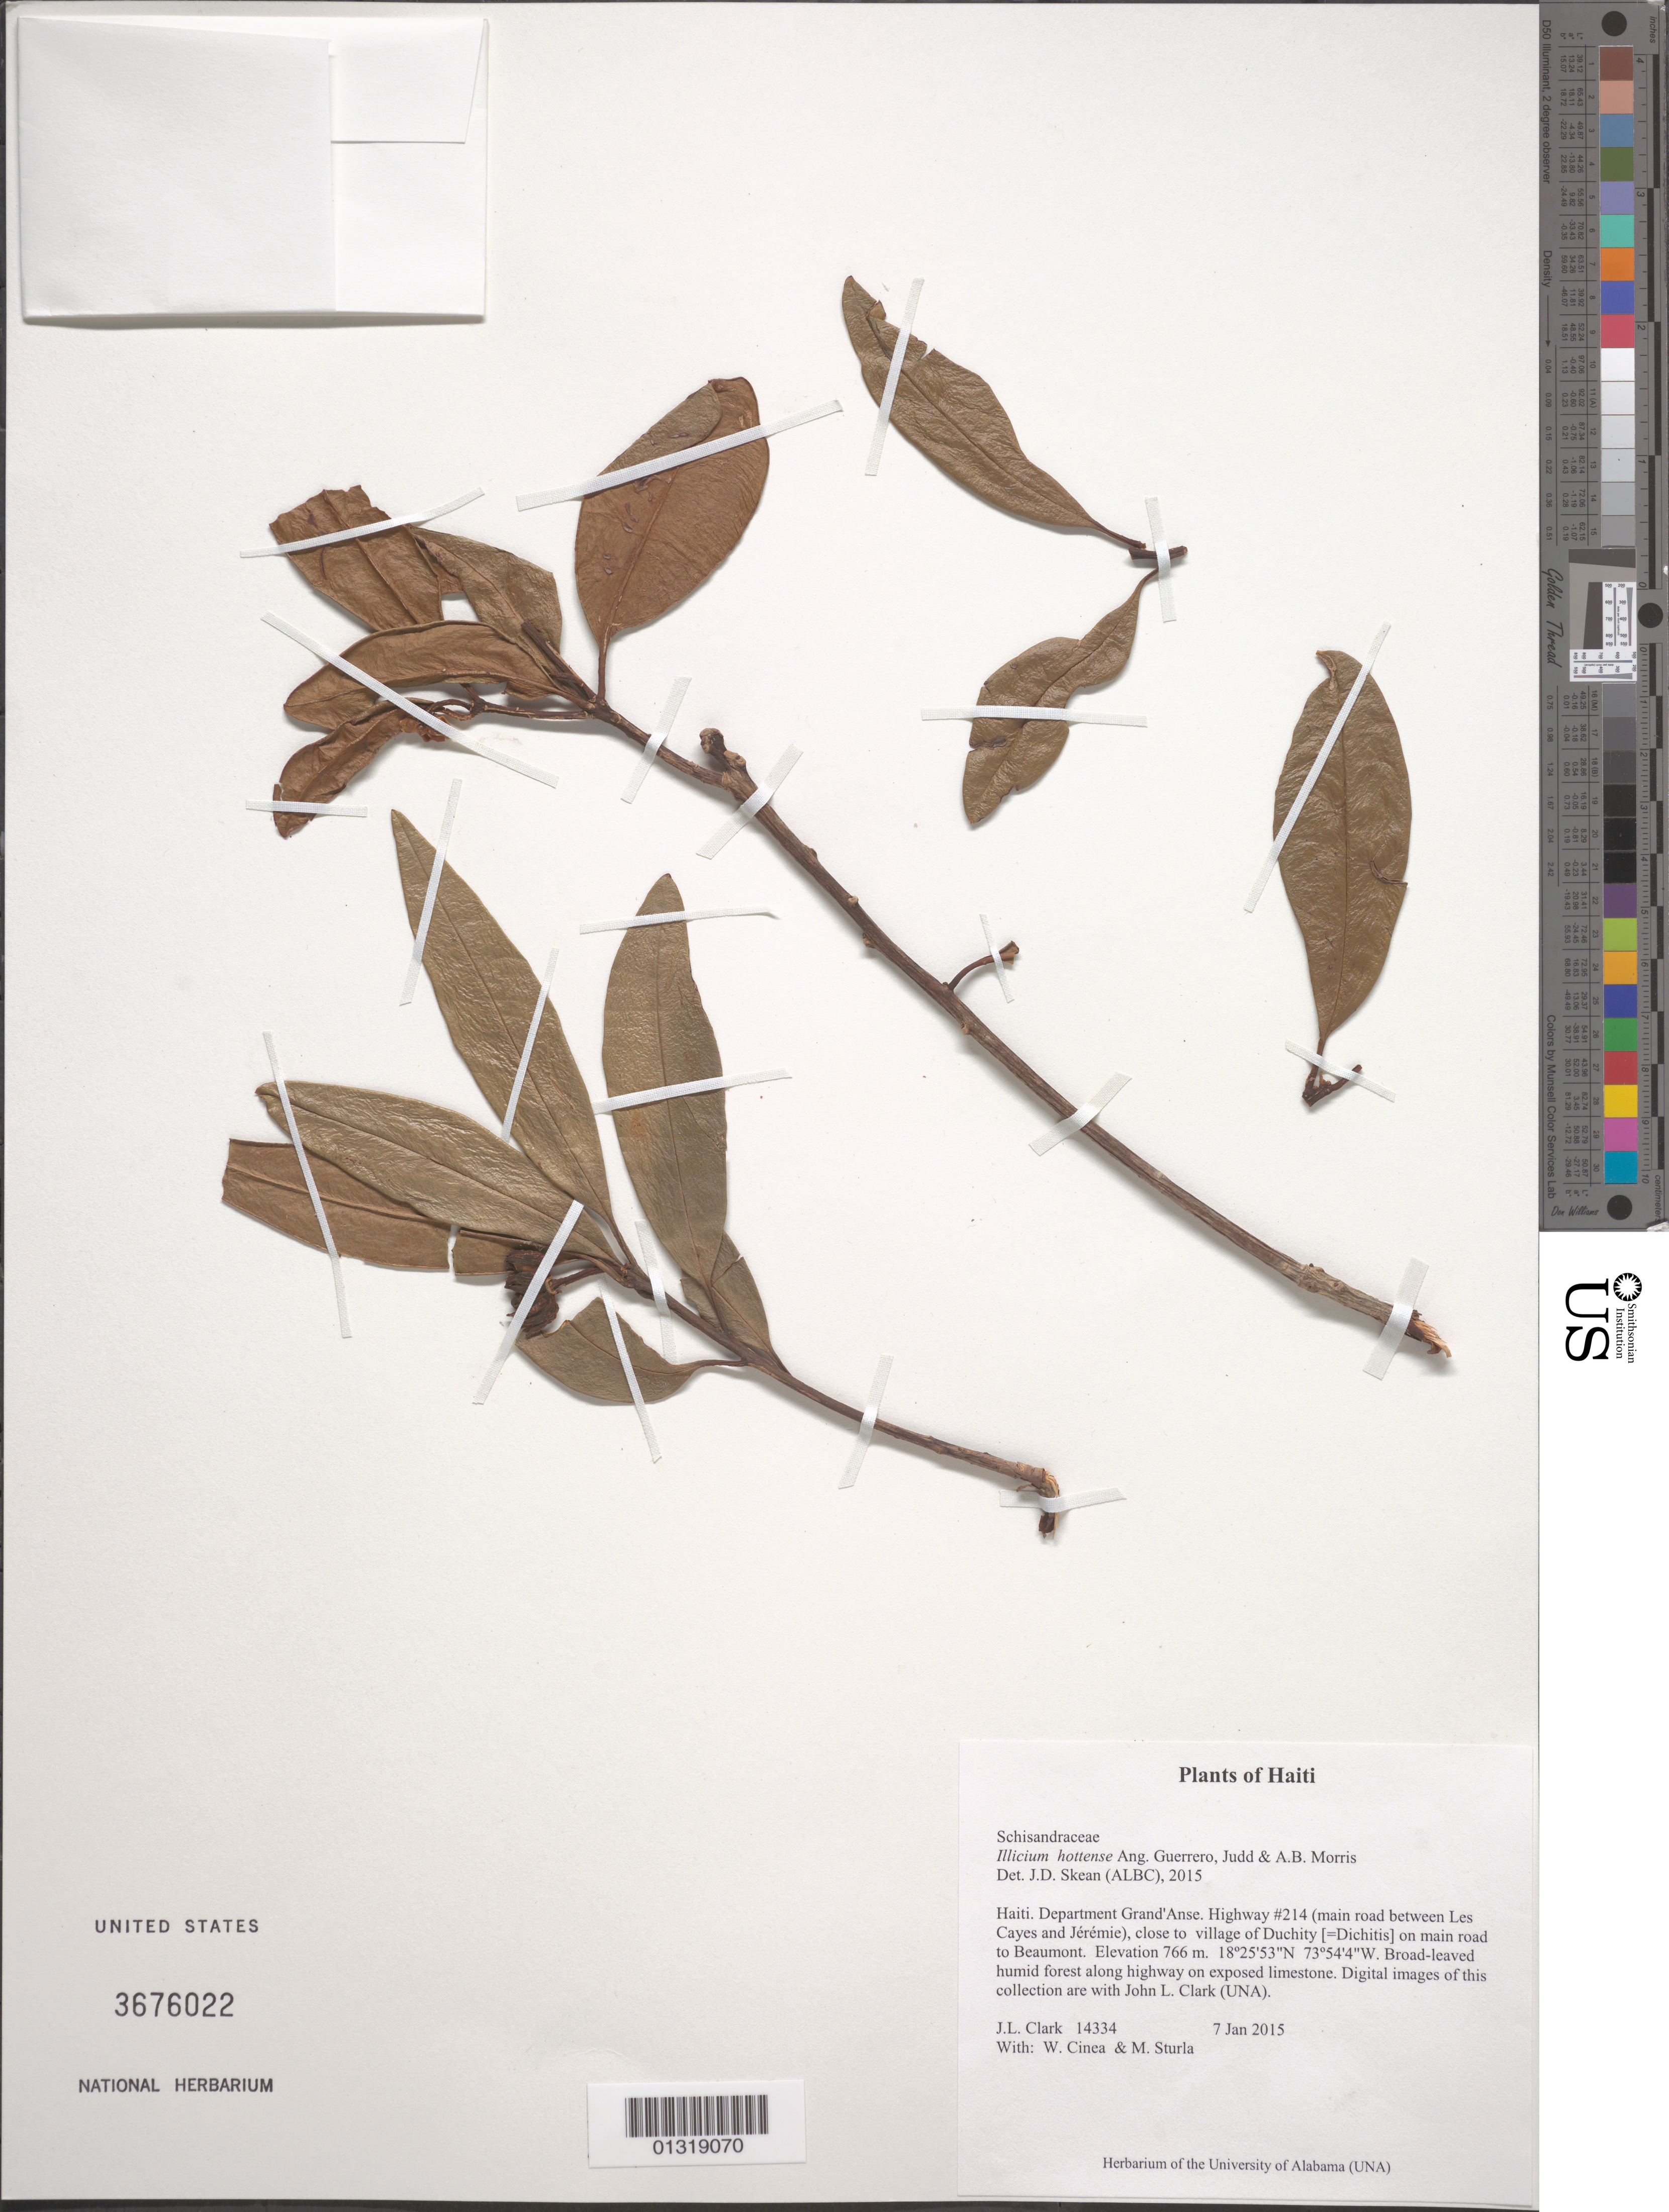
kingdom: Plantae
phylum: Tracheophyta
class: Magnoliopsida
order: Austrobaileyales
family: Schisandraceae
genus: Illicium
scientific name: Illicium hottense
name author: Guerrero et al.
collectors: J. L. Clark, W. Cinea & M. Sturla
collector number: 14334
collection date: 2015-01-07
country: Haiti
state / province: Grand'Anse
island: Hispaniola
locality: Highway #214 (main road between Les Cayes and Jérémie), close to village of Duchity [=Dichitis] on main road to Beaumont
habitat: Broad-leaved humid forest along highway on exposed limestone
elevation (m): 766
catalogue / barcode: US 3676022